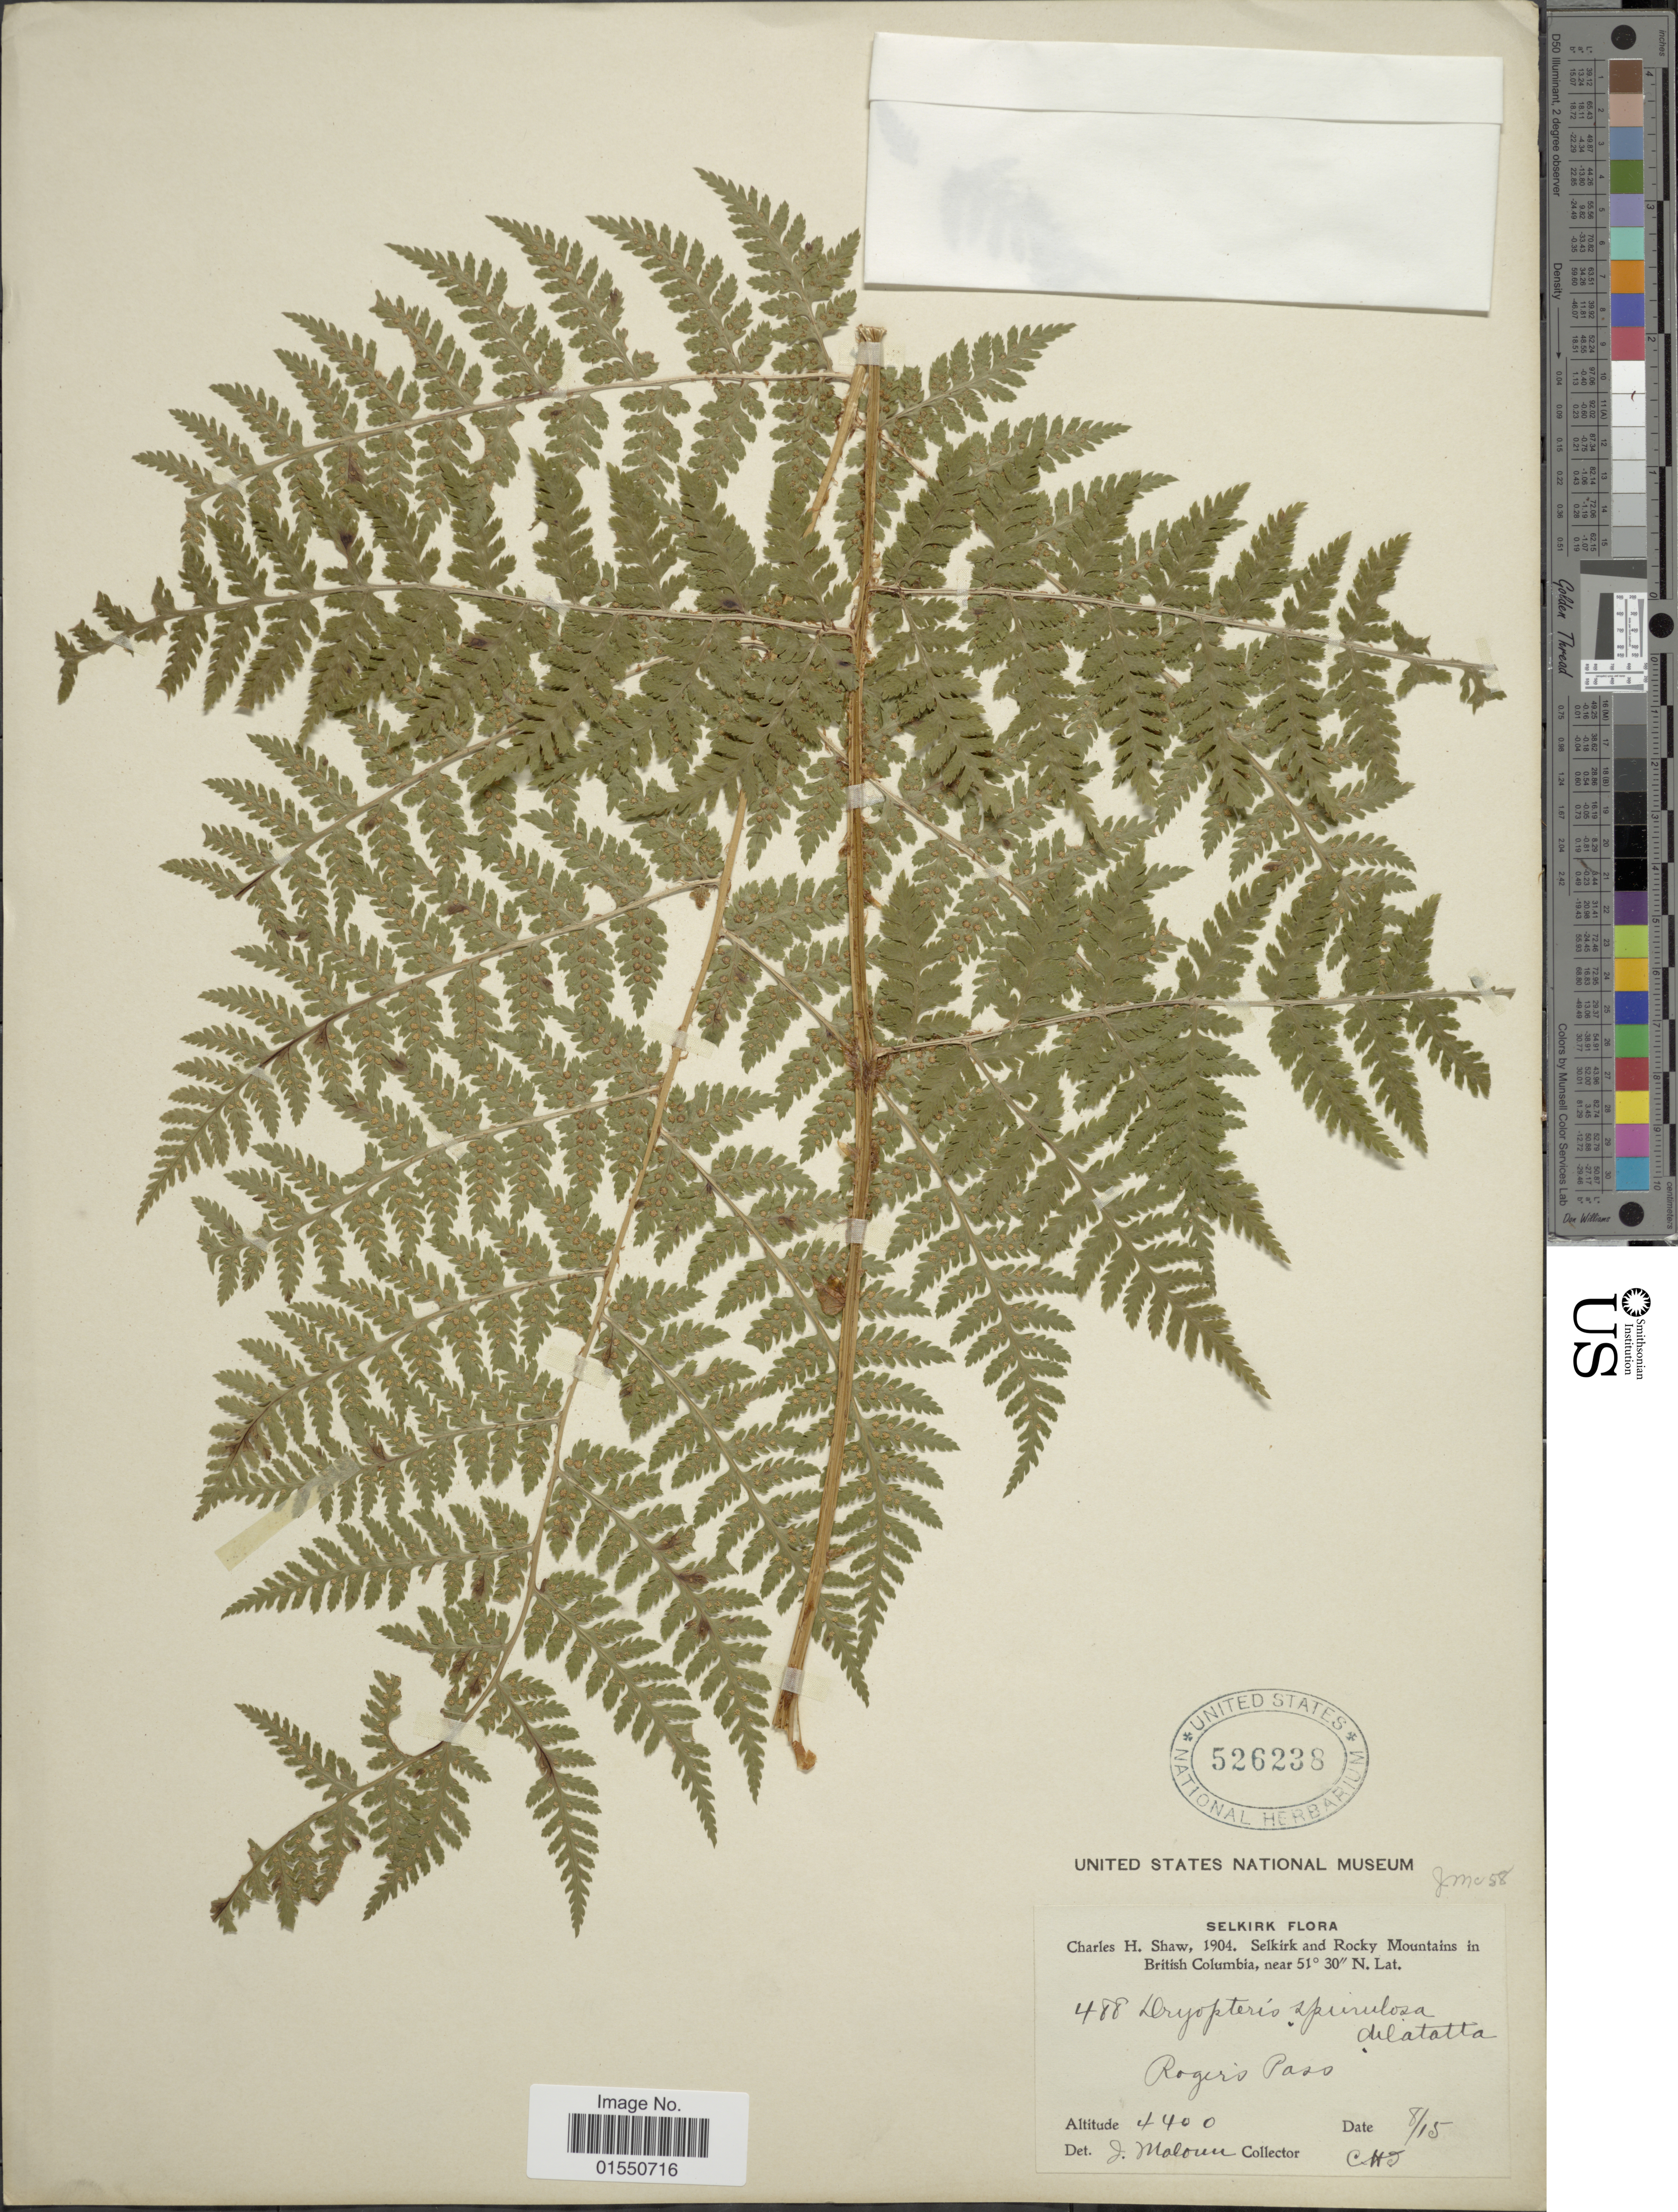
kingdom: Plantae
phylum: Tracheophyta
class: Polypodiopsida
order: Polypodiales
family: Dryopteridaceae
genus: Dryopteris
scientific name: Dryopteris expansa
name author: (C. Presl) Fraser-Jenk. & Jermy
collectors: C. H. Shaw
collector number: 488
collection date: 1904-08-15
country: Canada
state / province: British Columbia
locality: Selkirk, Selkrik and Rocky Mountains, Rogero Paso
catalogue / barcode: US 526238